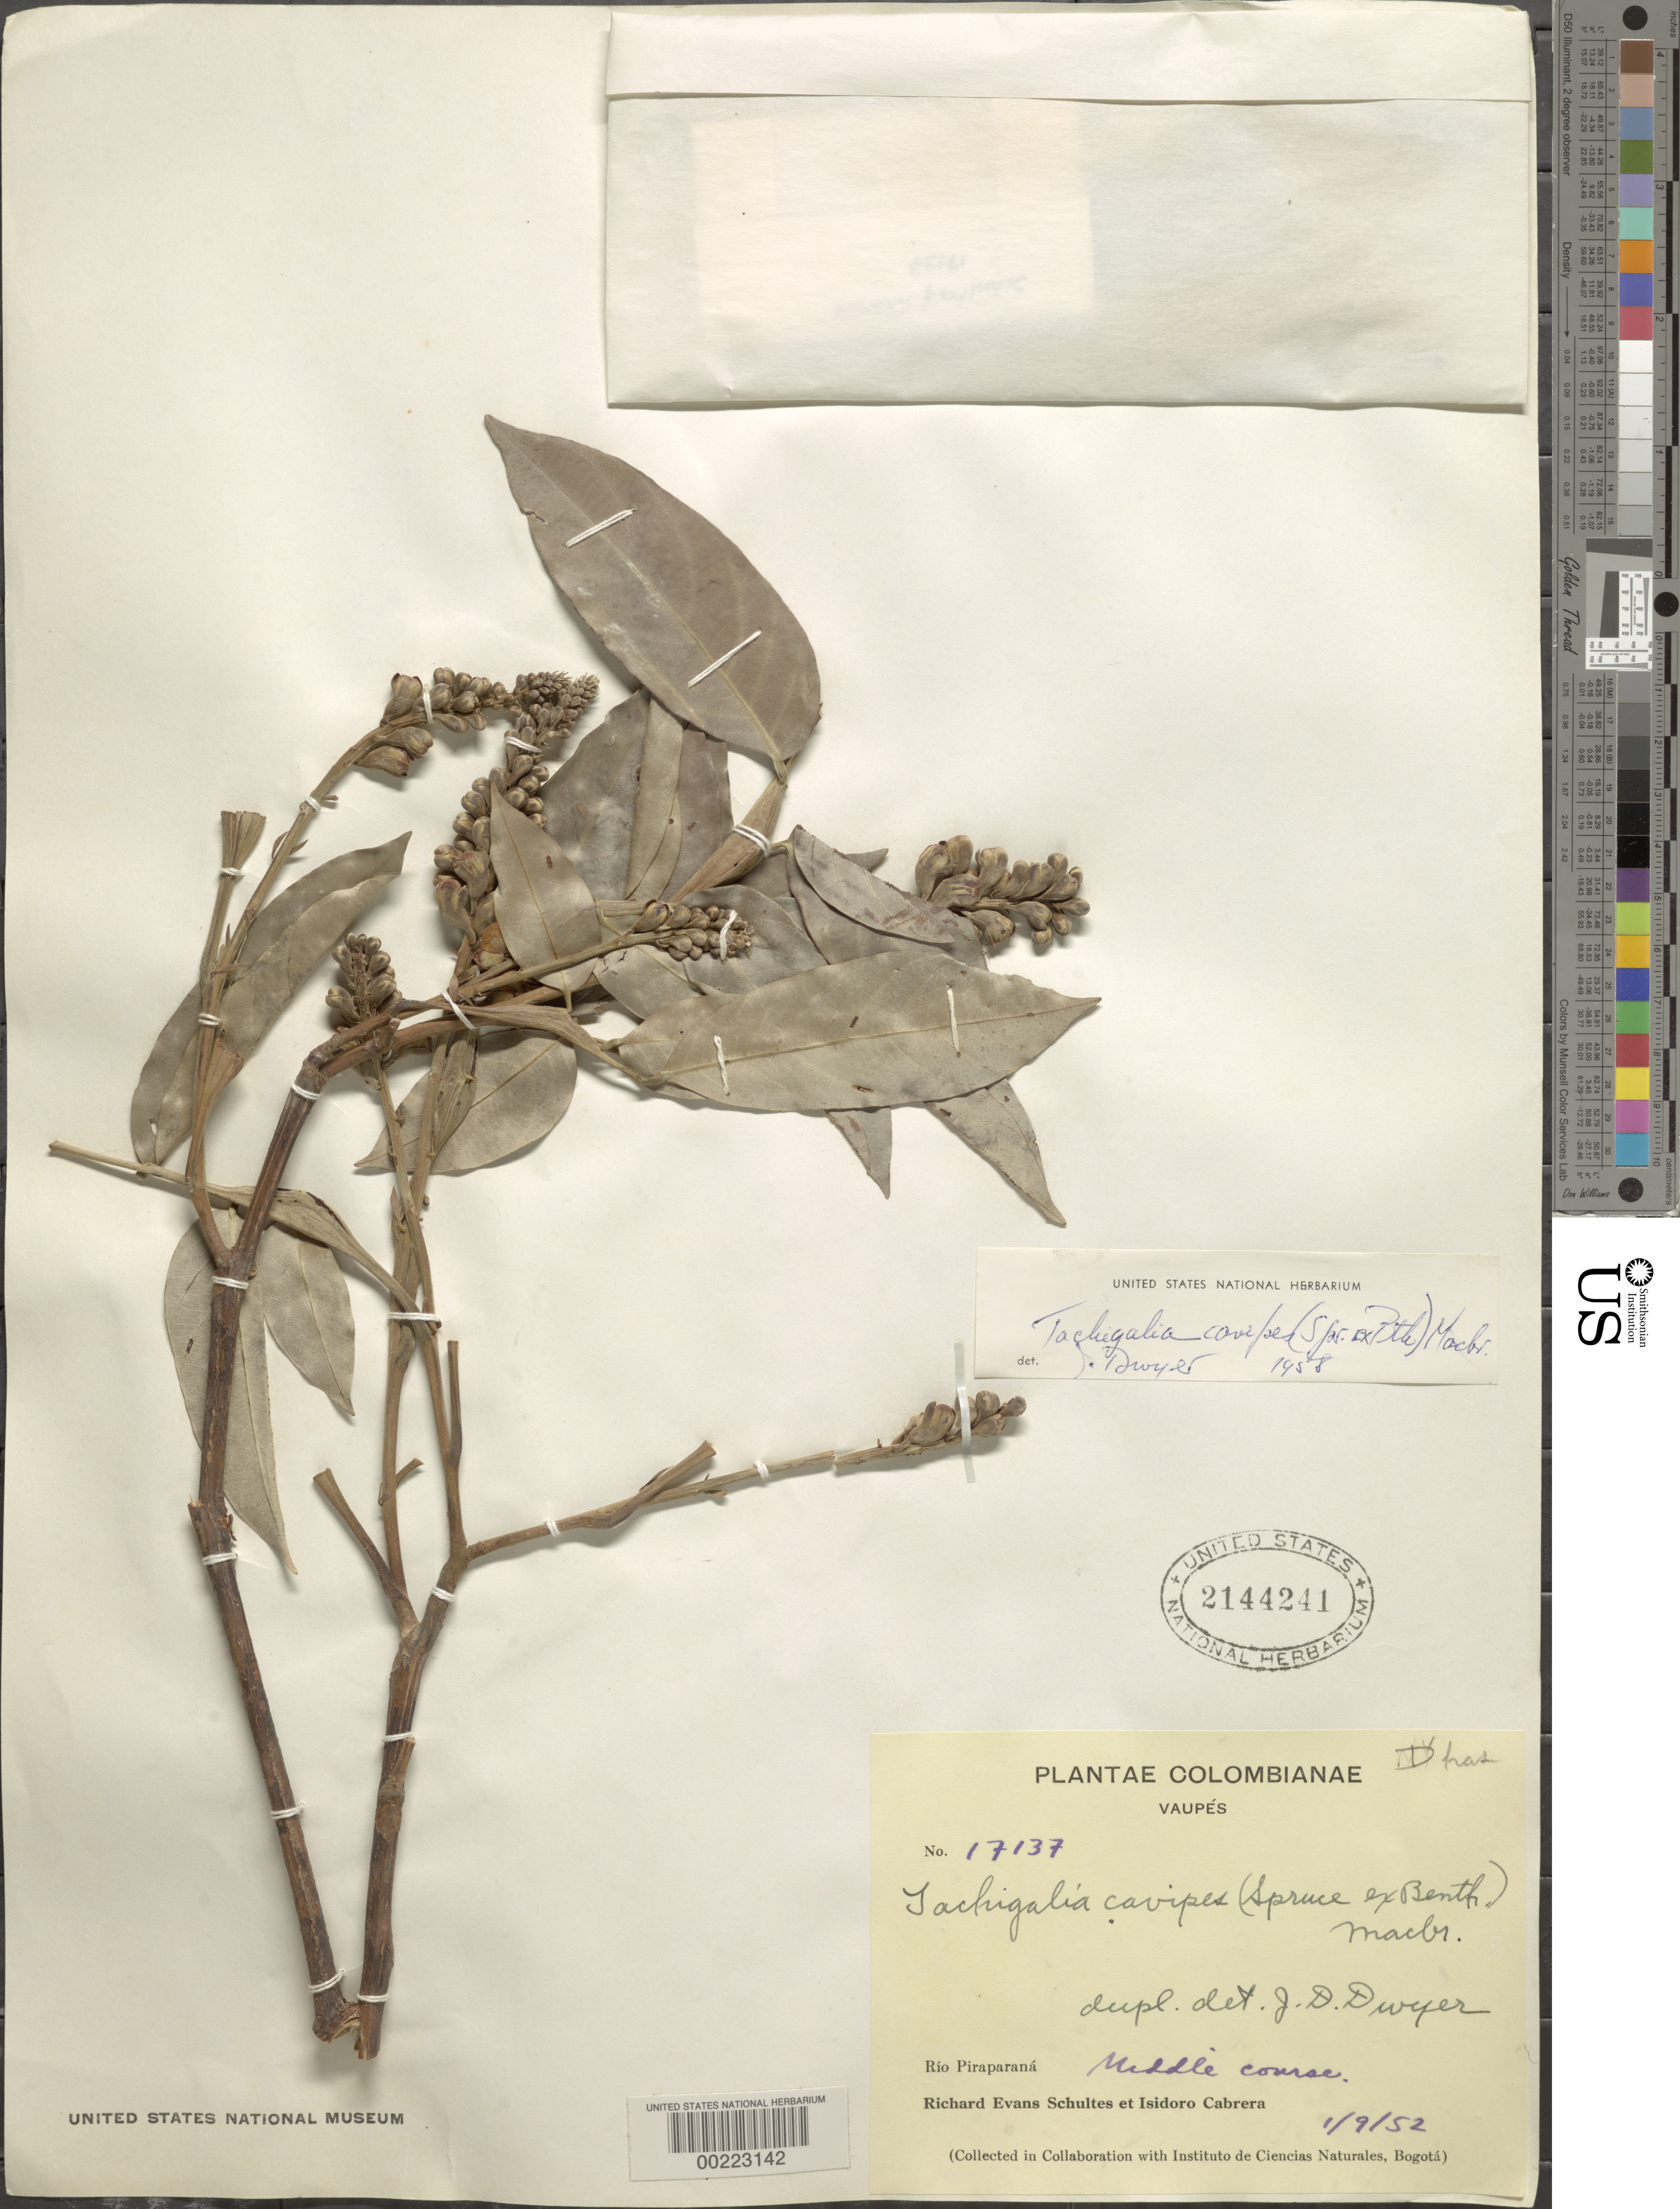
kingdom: Plantae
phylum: Tracheophyta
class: Magnoliopsida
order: Fabales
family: Fabaceae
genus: Tachigali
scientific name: Tachigali cavipes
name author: (Benth. ex Spruce) J.F. Macbr.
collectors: R. E. Schultes & I. Cabrera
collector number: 17137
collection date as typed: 01 Sep 1952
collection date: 1952-09-01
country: Colombia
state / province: Vaupés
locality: Rio Piraparana, middle course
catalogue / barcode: US 2144241